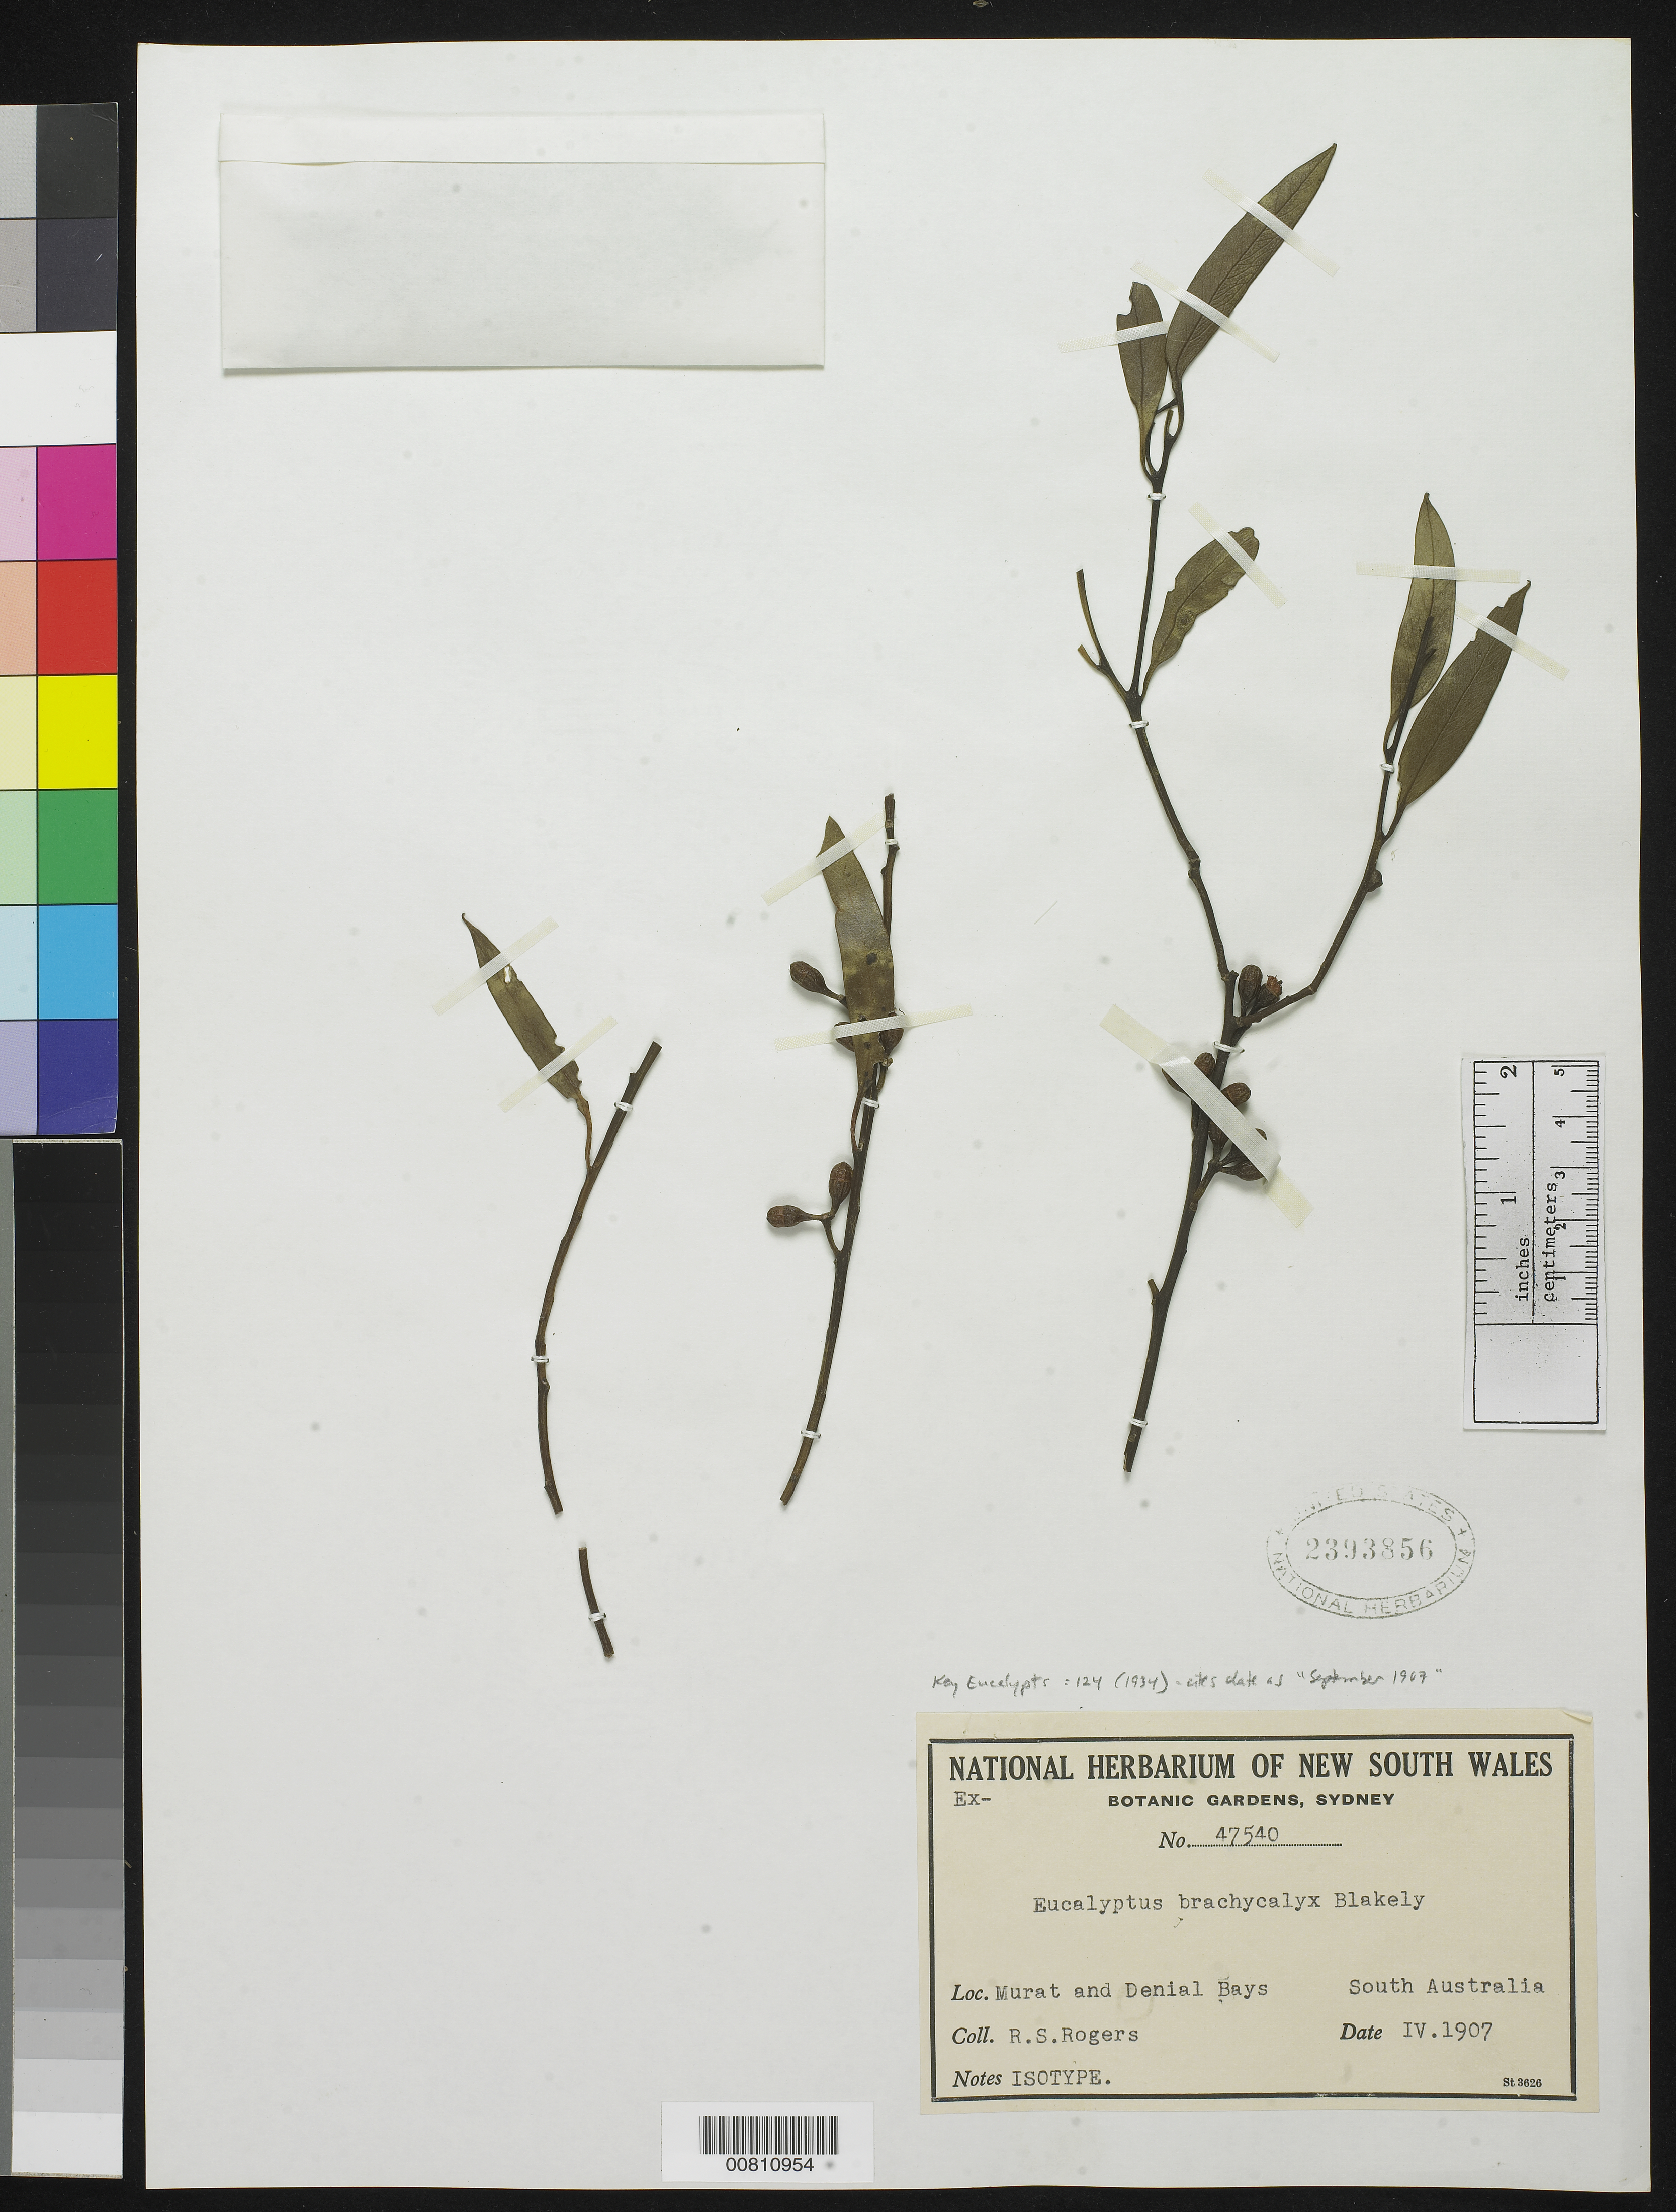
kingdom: Plantae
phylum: Tracheophyta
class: Magnoliopsida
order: Myrtales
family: Myrtaceae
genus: Eucalyptus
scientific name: Eucalyptus brachycalyx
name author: Blakely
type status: Possible Isotype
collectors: R. S. Rogers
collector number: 47540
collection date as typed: Apr 1907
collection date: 1907-04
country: Australia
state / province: South Australia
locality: Murat and Denial Bays, South Australia.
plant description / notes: US sheet labeled as isotype but protologue cites collection date as "September 1907" whereas date on US label is "IV 1907".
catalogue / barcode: US 2393856